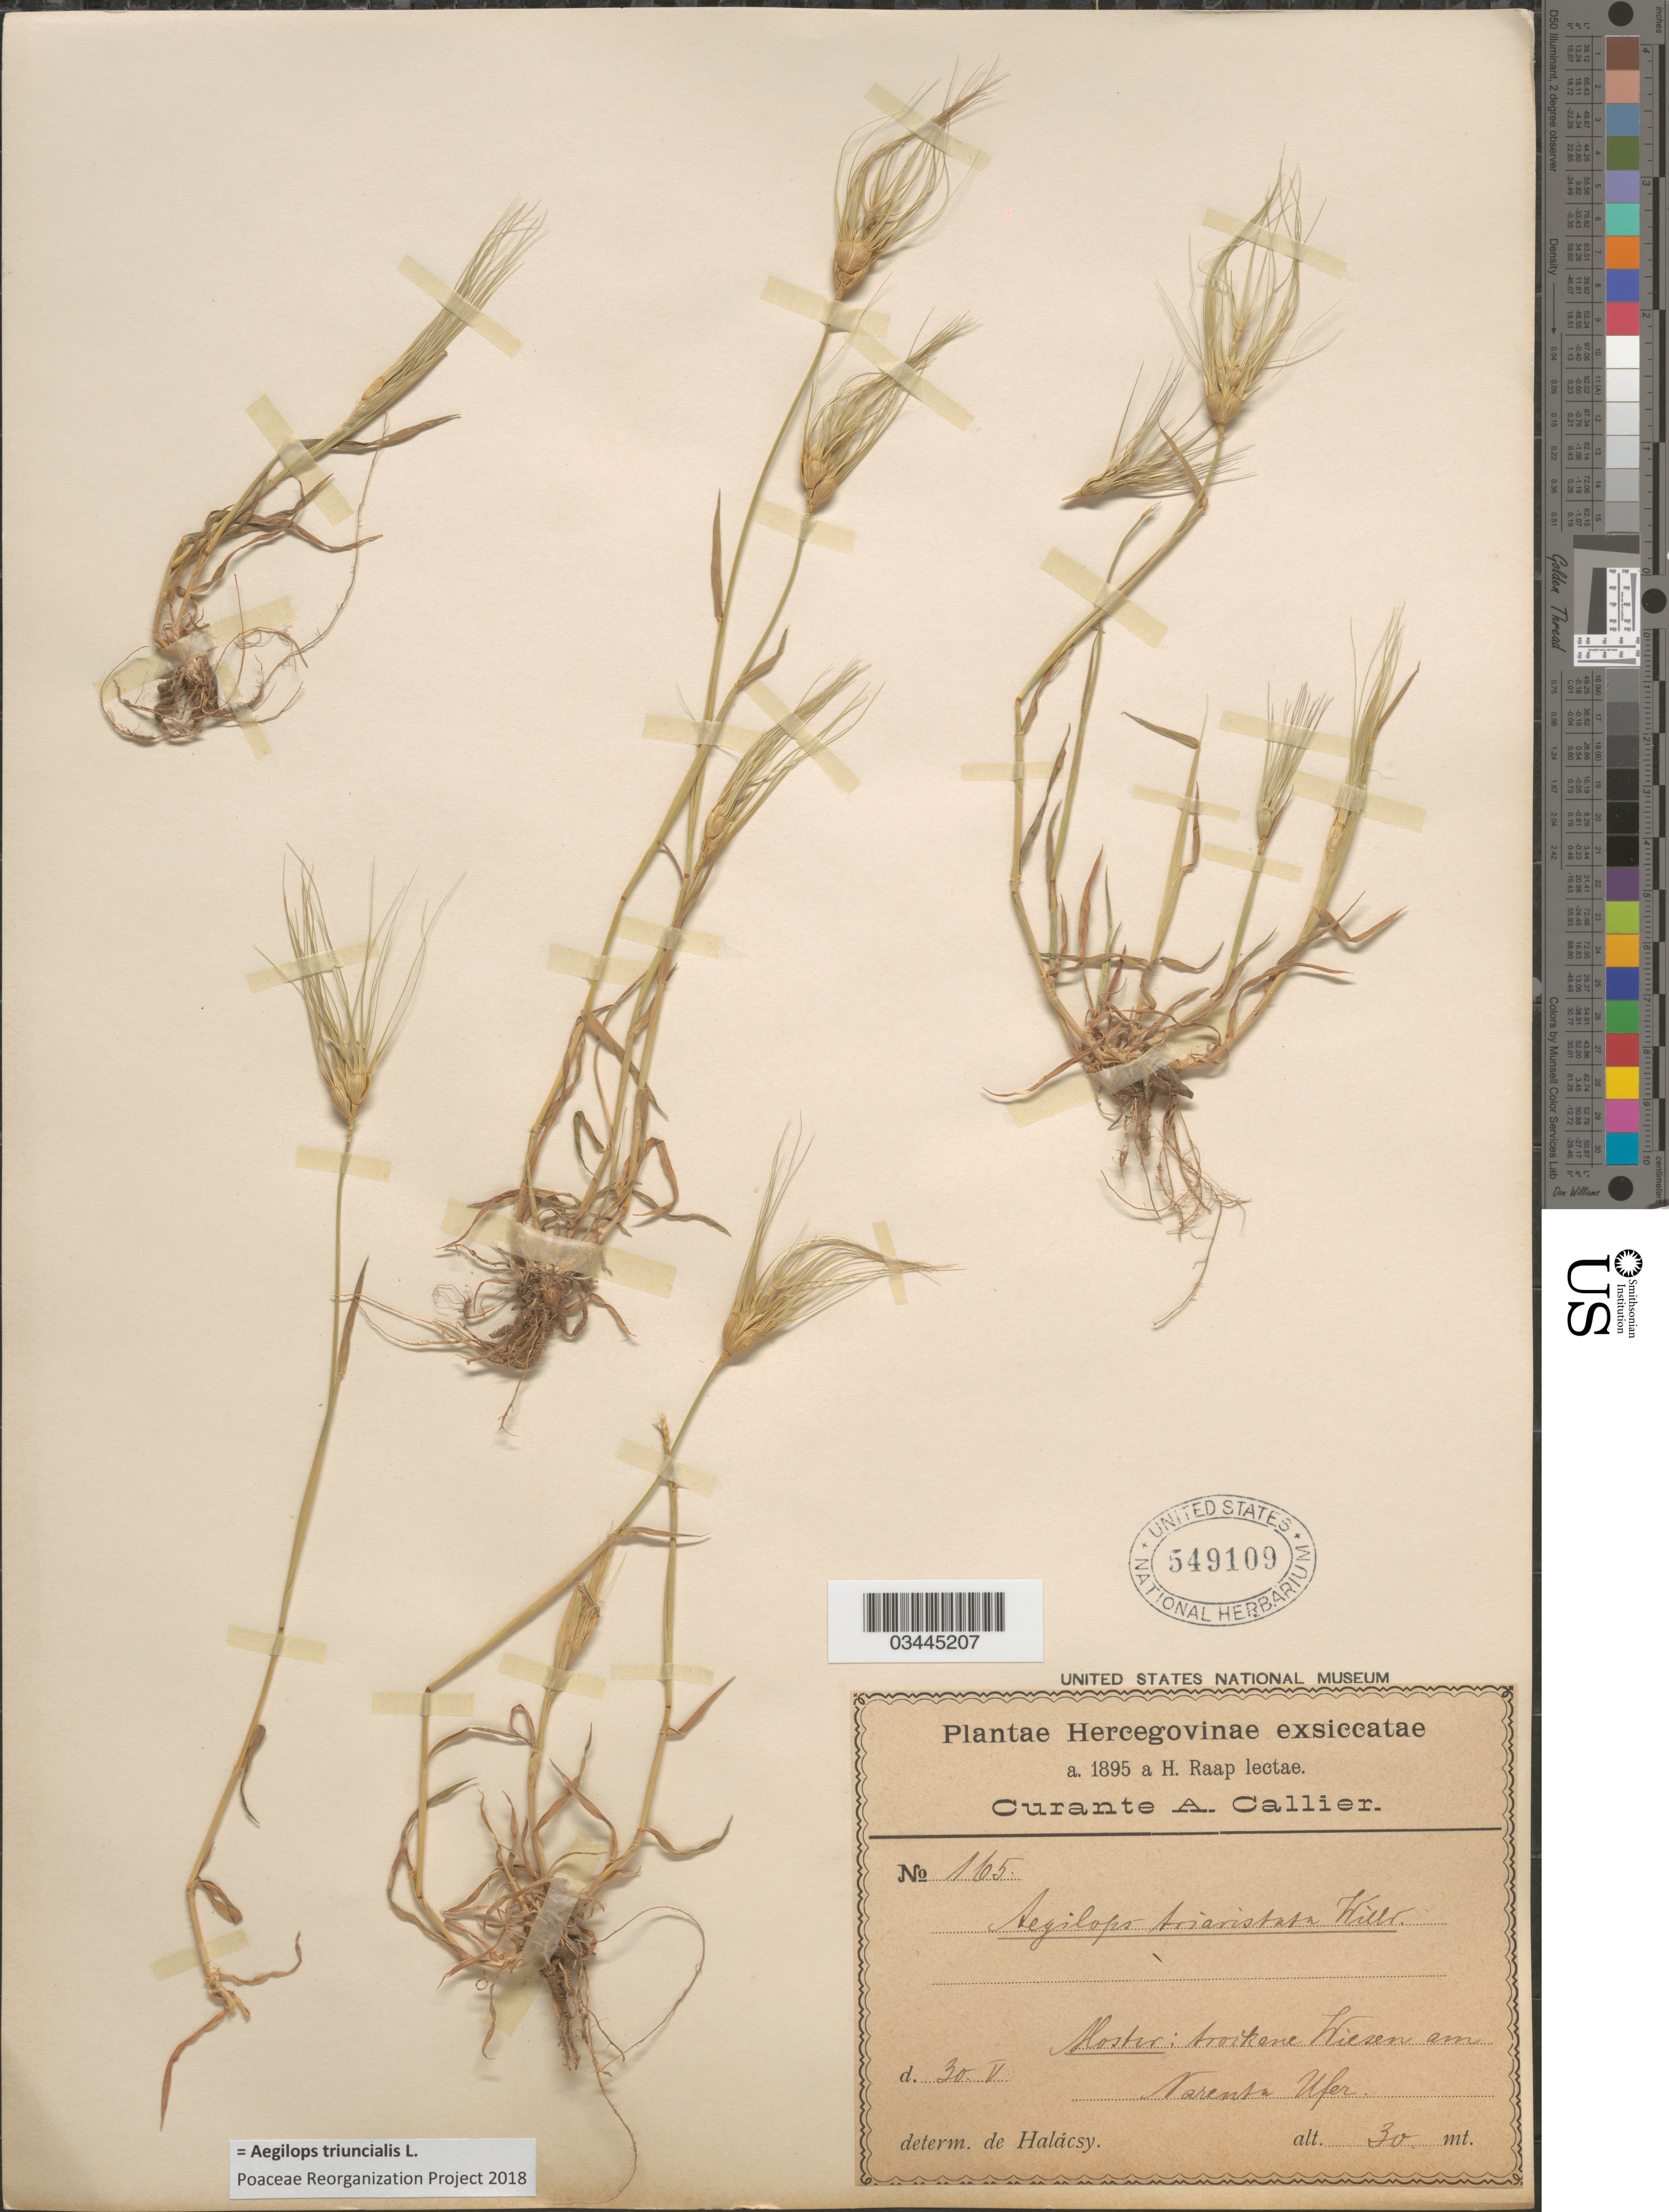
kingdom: Plantae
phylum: Tracheophyta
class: Liliopsida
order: Poales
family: Poaceae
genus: Aegilops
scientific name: Aegilops triuncialis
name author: L.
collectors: H. Raap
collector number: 165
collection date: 1895-05-30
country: Bosnia and Herzegovina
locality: Hercegovinae. Mostar: Aroikene [interpreted] Wiesen am Narenta Ufer.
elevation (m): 30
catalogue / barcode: US 549109